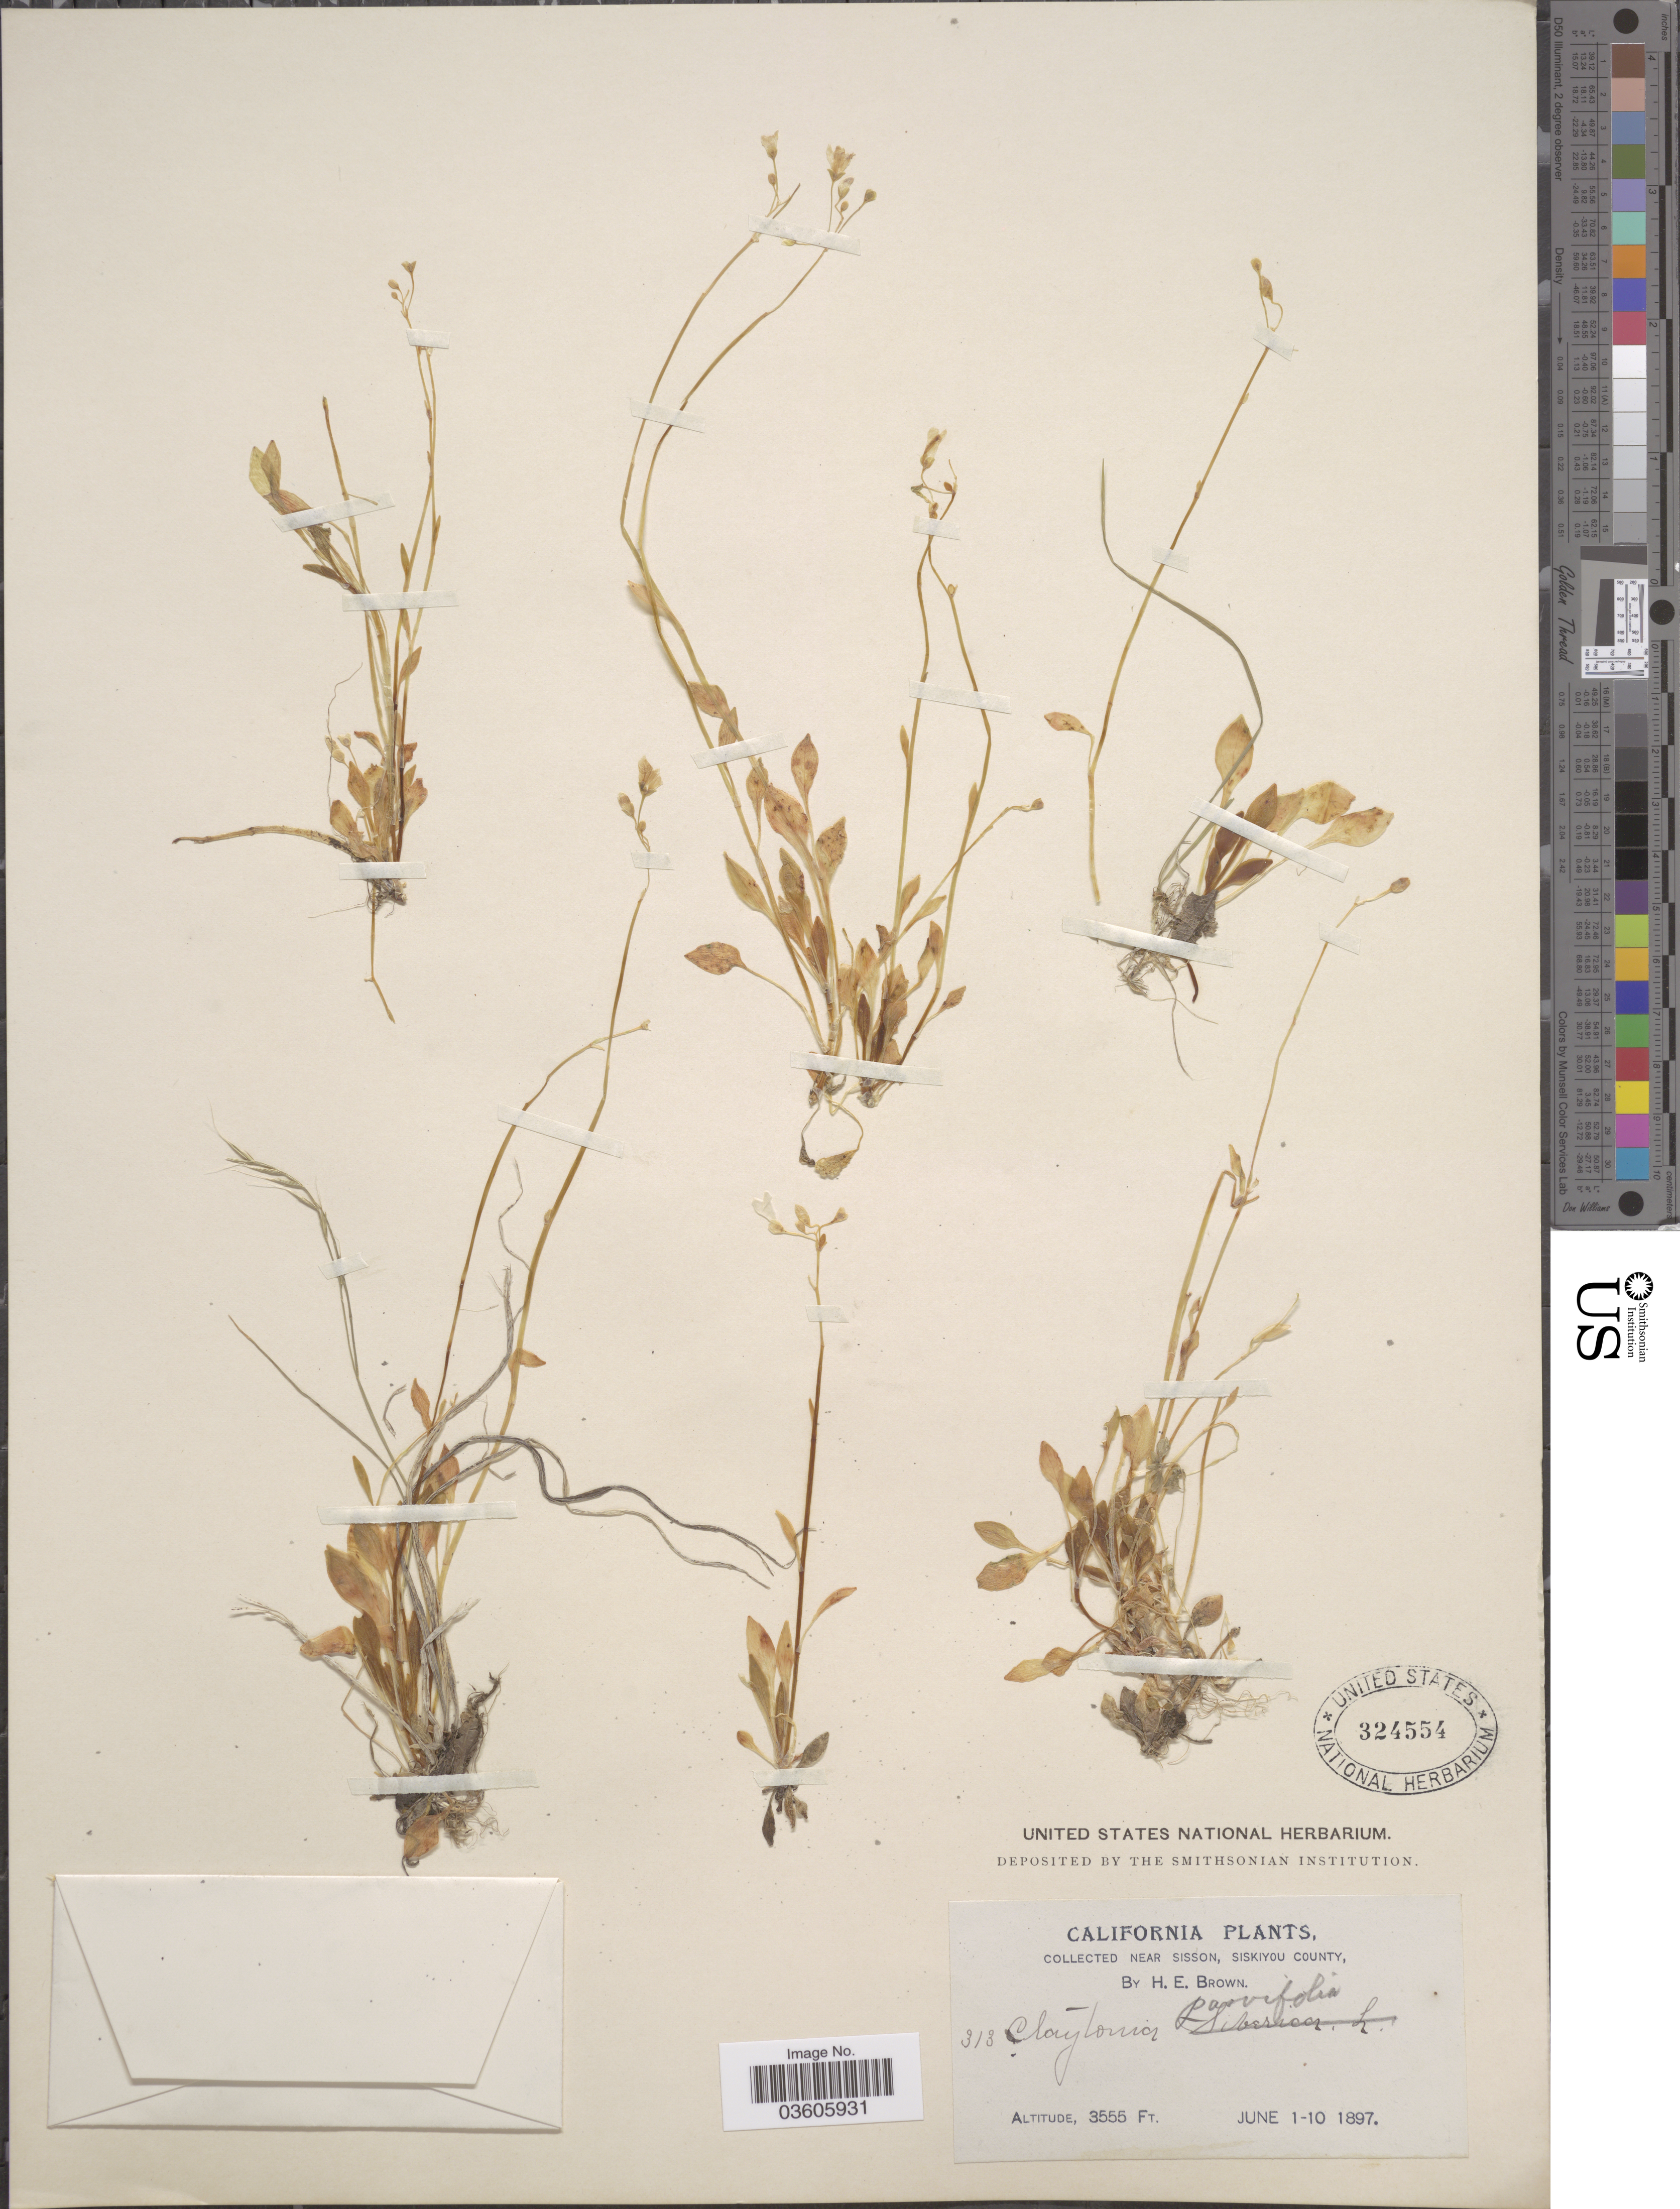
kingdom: Plantae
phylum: Tracheophyta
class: Magnoliopsida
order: Caryophyllales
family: Montiaceae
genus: Montia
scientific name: Montia parvifolia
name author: (Moc. ex DC.) Greene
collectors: H. E. Brown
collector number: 313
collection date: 1897-06-01/1897-06-10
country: United States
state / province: California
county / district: Siskiyou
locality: Near Sisson, Siskiyou County.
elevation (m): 1084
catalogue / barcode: US 324554